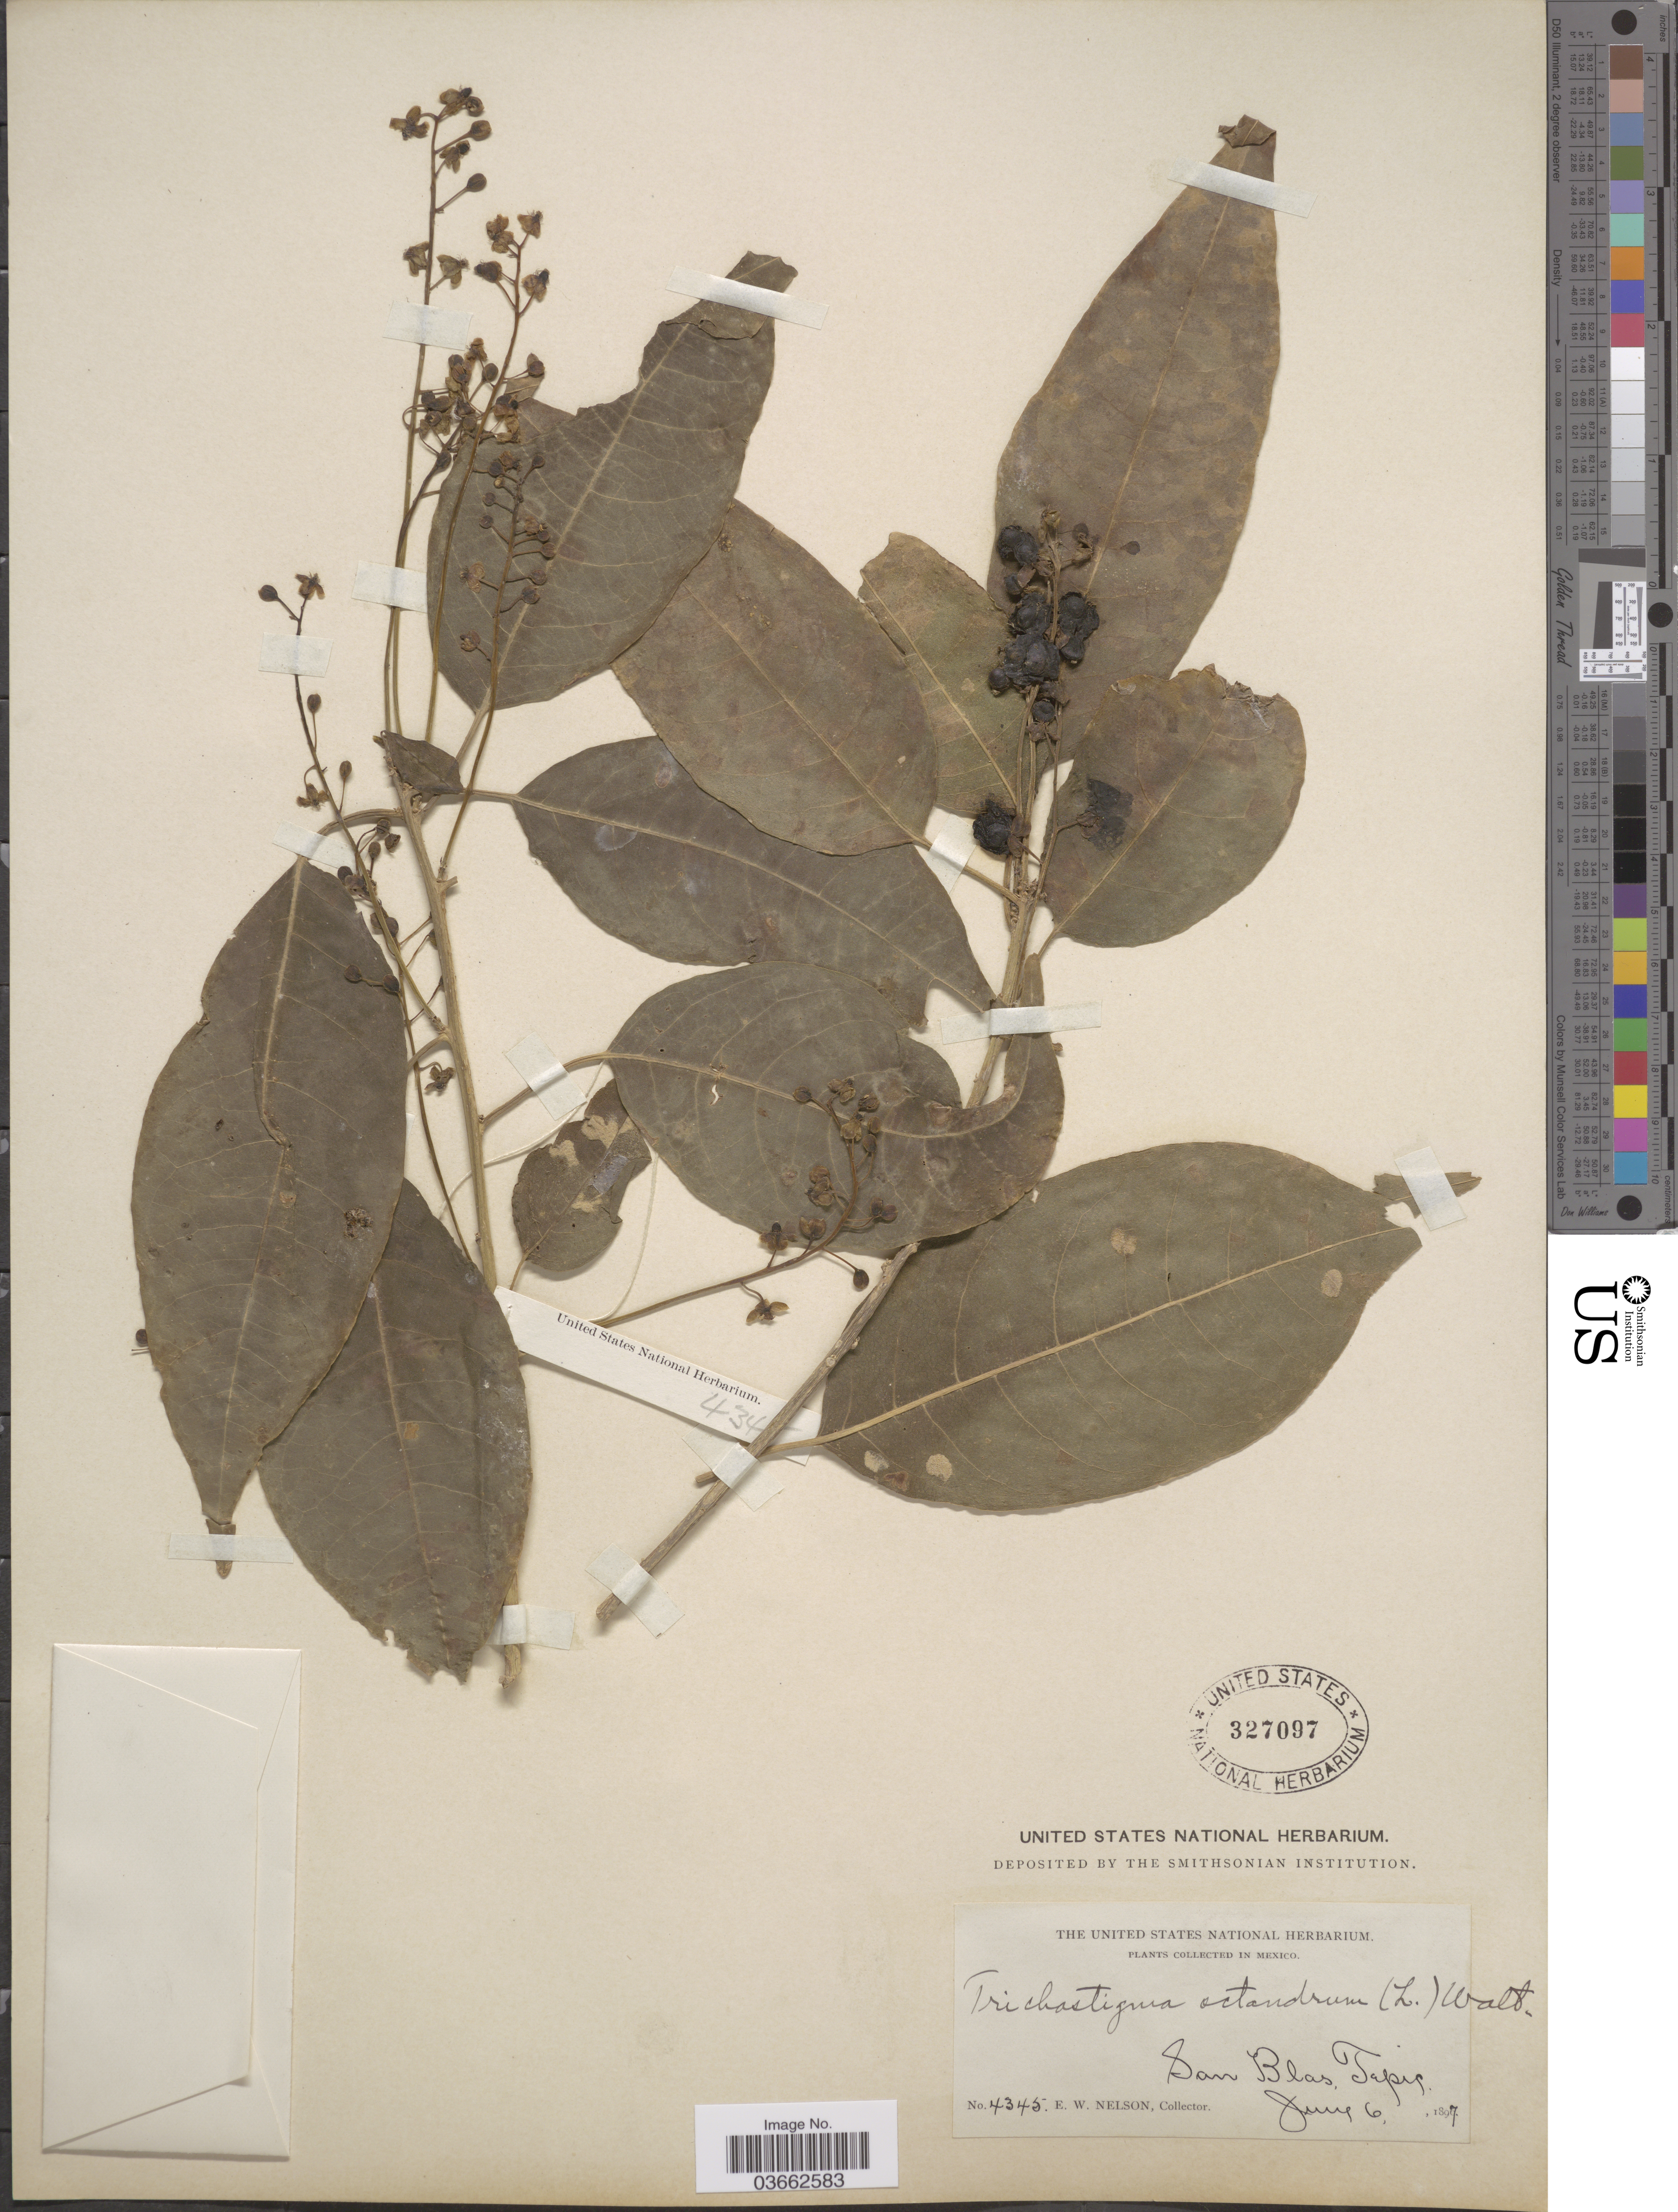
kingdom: Plantae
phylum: Tracheophyta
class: Magnoliopsida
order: Caryophyllales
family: Phytolaccaceae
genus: Trichostigma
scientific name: Trichostigma octandrum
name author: (L.) H. Walter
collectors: E. W. Nelson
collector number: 4345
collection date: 1897-06-06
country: Mexico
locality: San Blas, Tepiq.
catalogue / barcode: US 327097